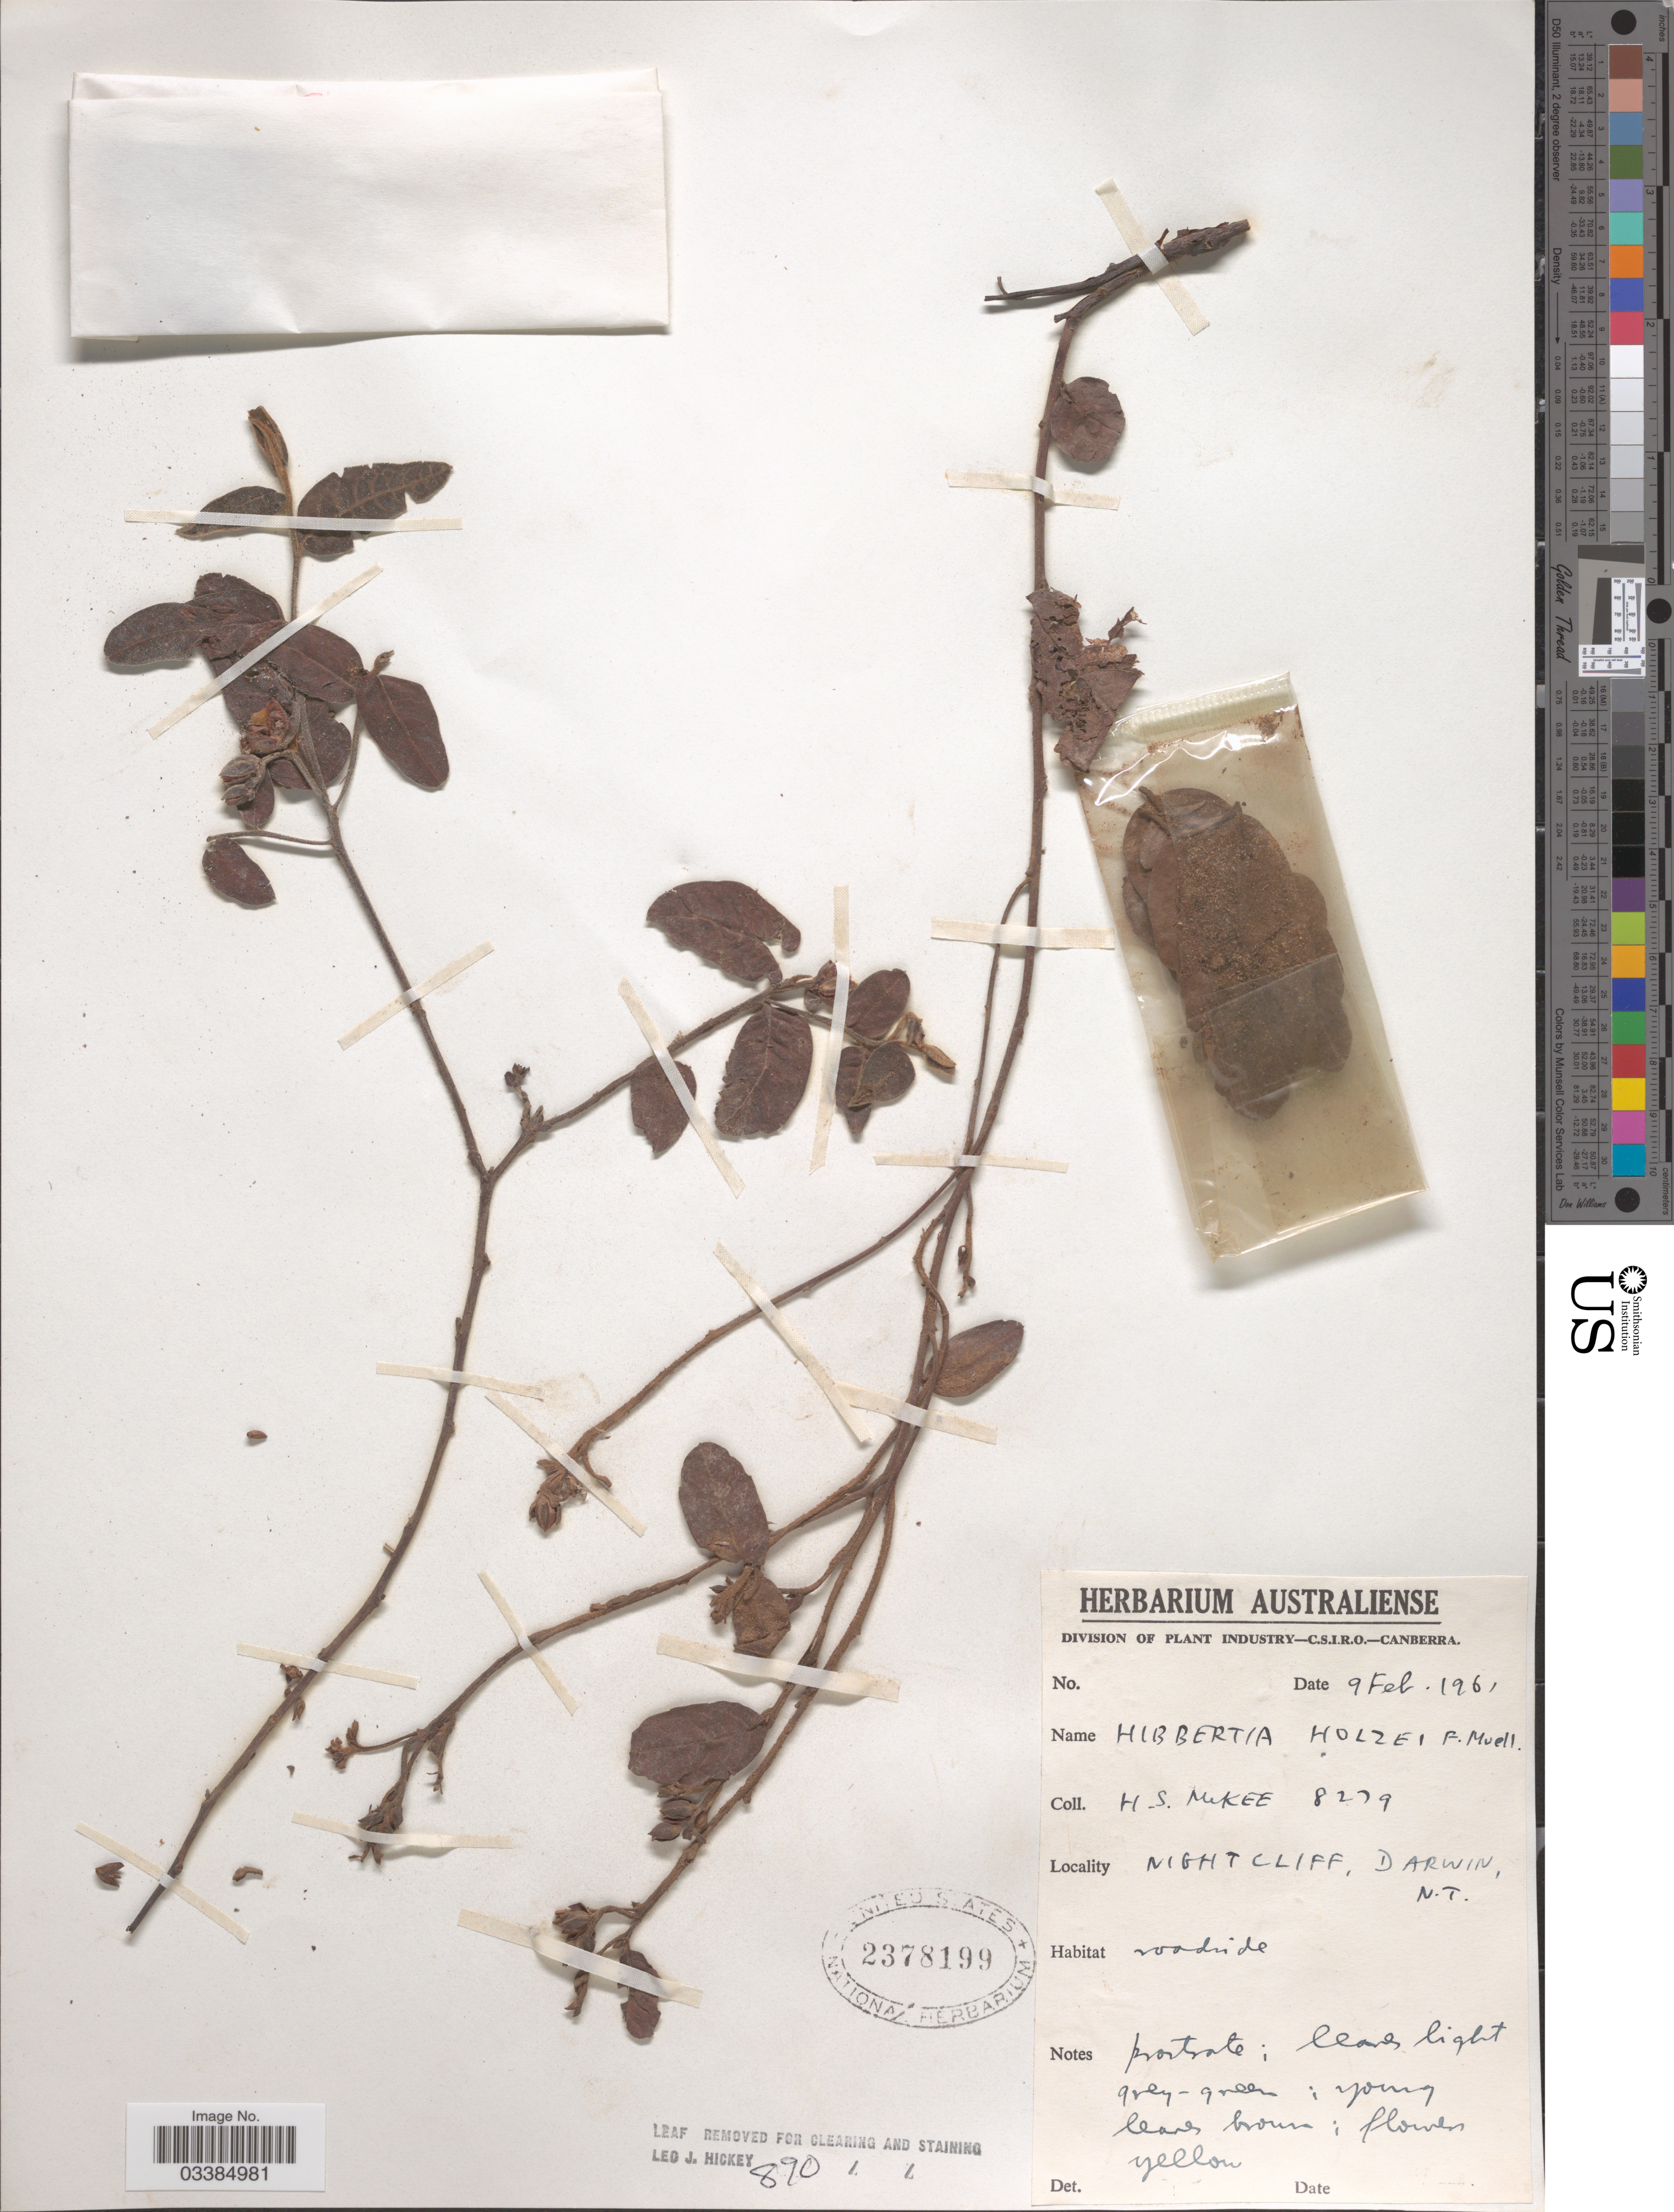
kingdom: Plantae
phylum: Tracheophyta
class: Magnoliopsida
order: Dilleniales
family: Dilleniaceae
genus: Hibbertia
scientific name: Hibbertia holtzei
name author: F. Muell.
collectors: H. S. McKee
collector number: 8279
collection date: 1961-02-09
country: Australia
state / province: Northern Territory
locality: Nightcliff, Darwin, N. T. Roadside.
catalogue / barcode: US 2378199